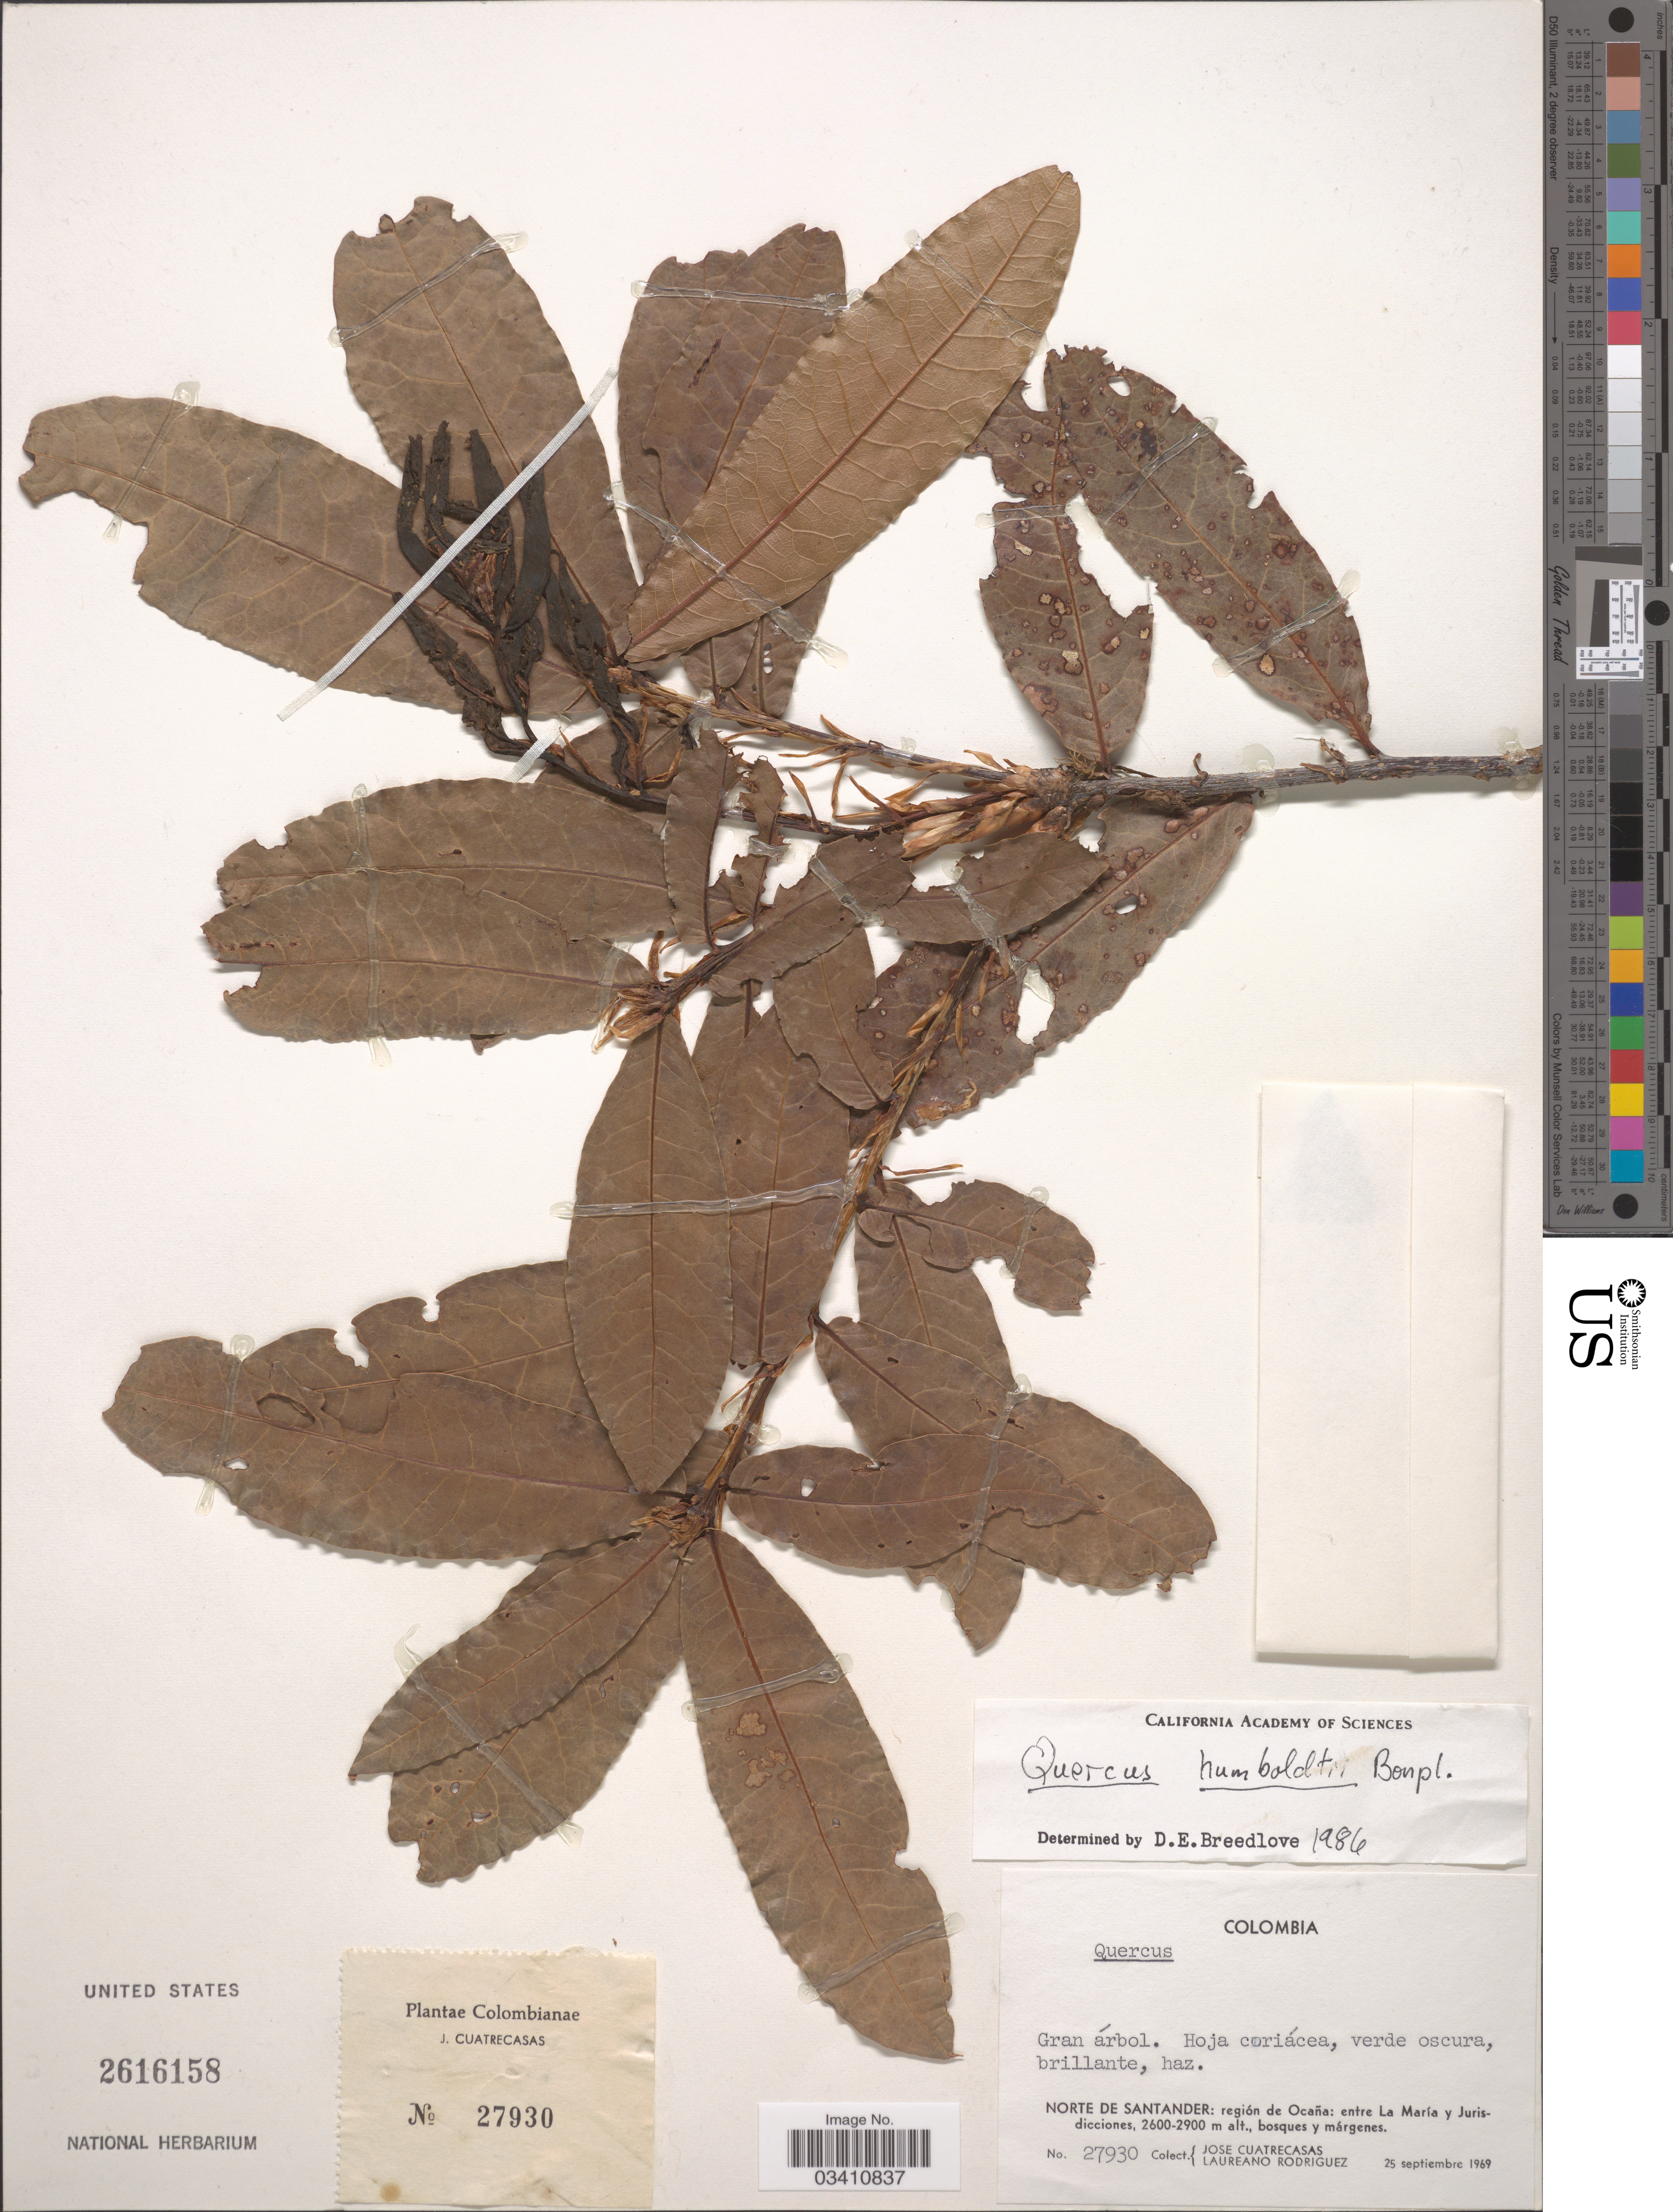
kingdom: Plantae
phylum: Tracheophyta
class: Magnoliopsida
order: Fagales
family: Fagaceae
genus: Quercus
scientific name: Quercus humboldtii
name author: Bonpl.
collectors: J. Cuatrecasas & L. Rodriguez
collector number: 27930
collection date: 1969-09-25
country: Colombia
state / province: Norte de Santander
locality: Región de Ocaña: entre La María y Jurisdicciones.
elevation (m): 2600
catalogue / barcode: US 2616158